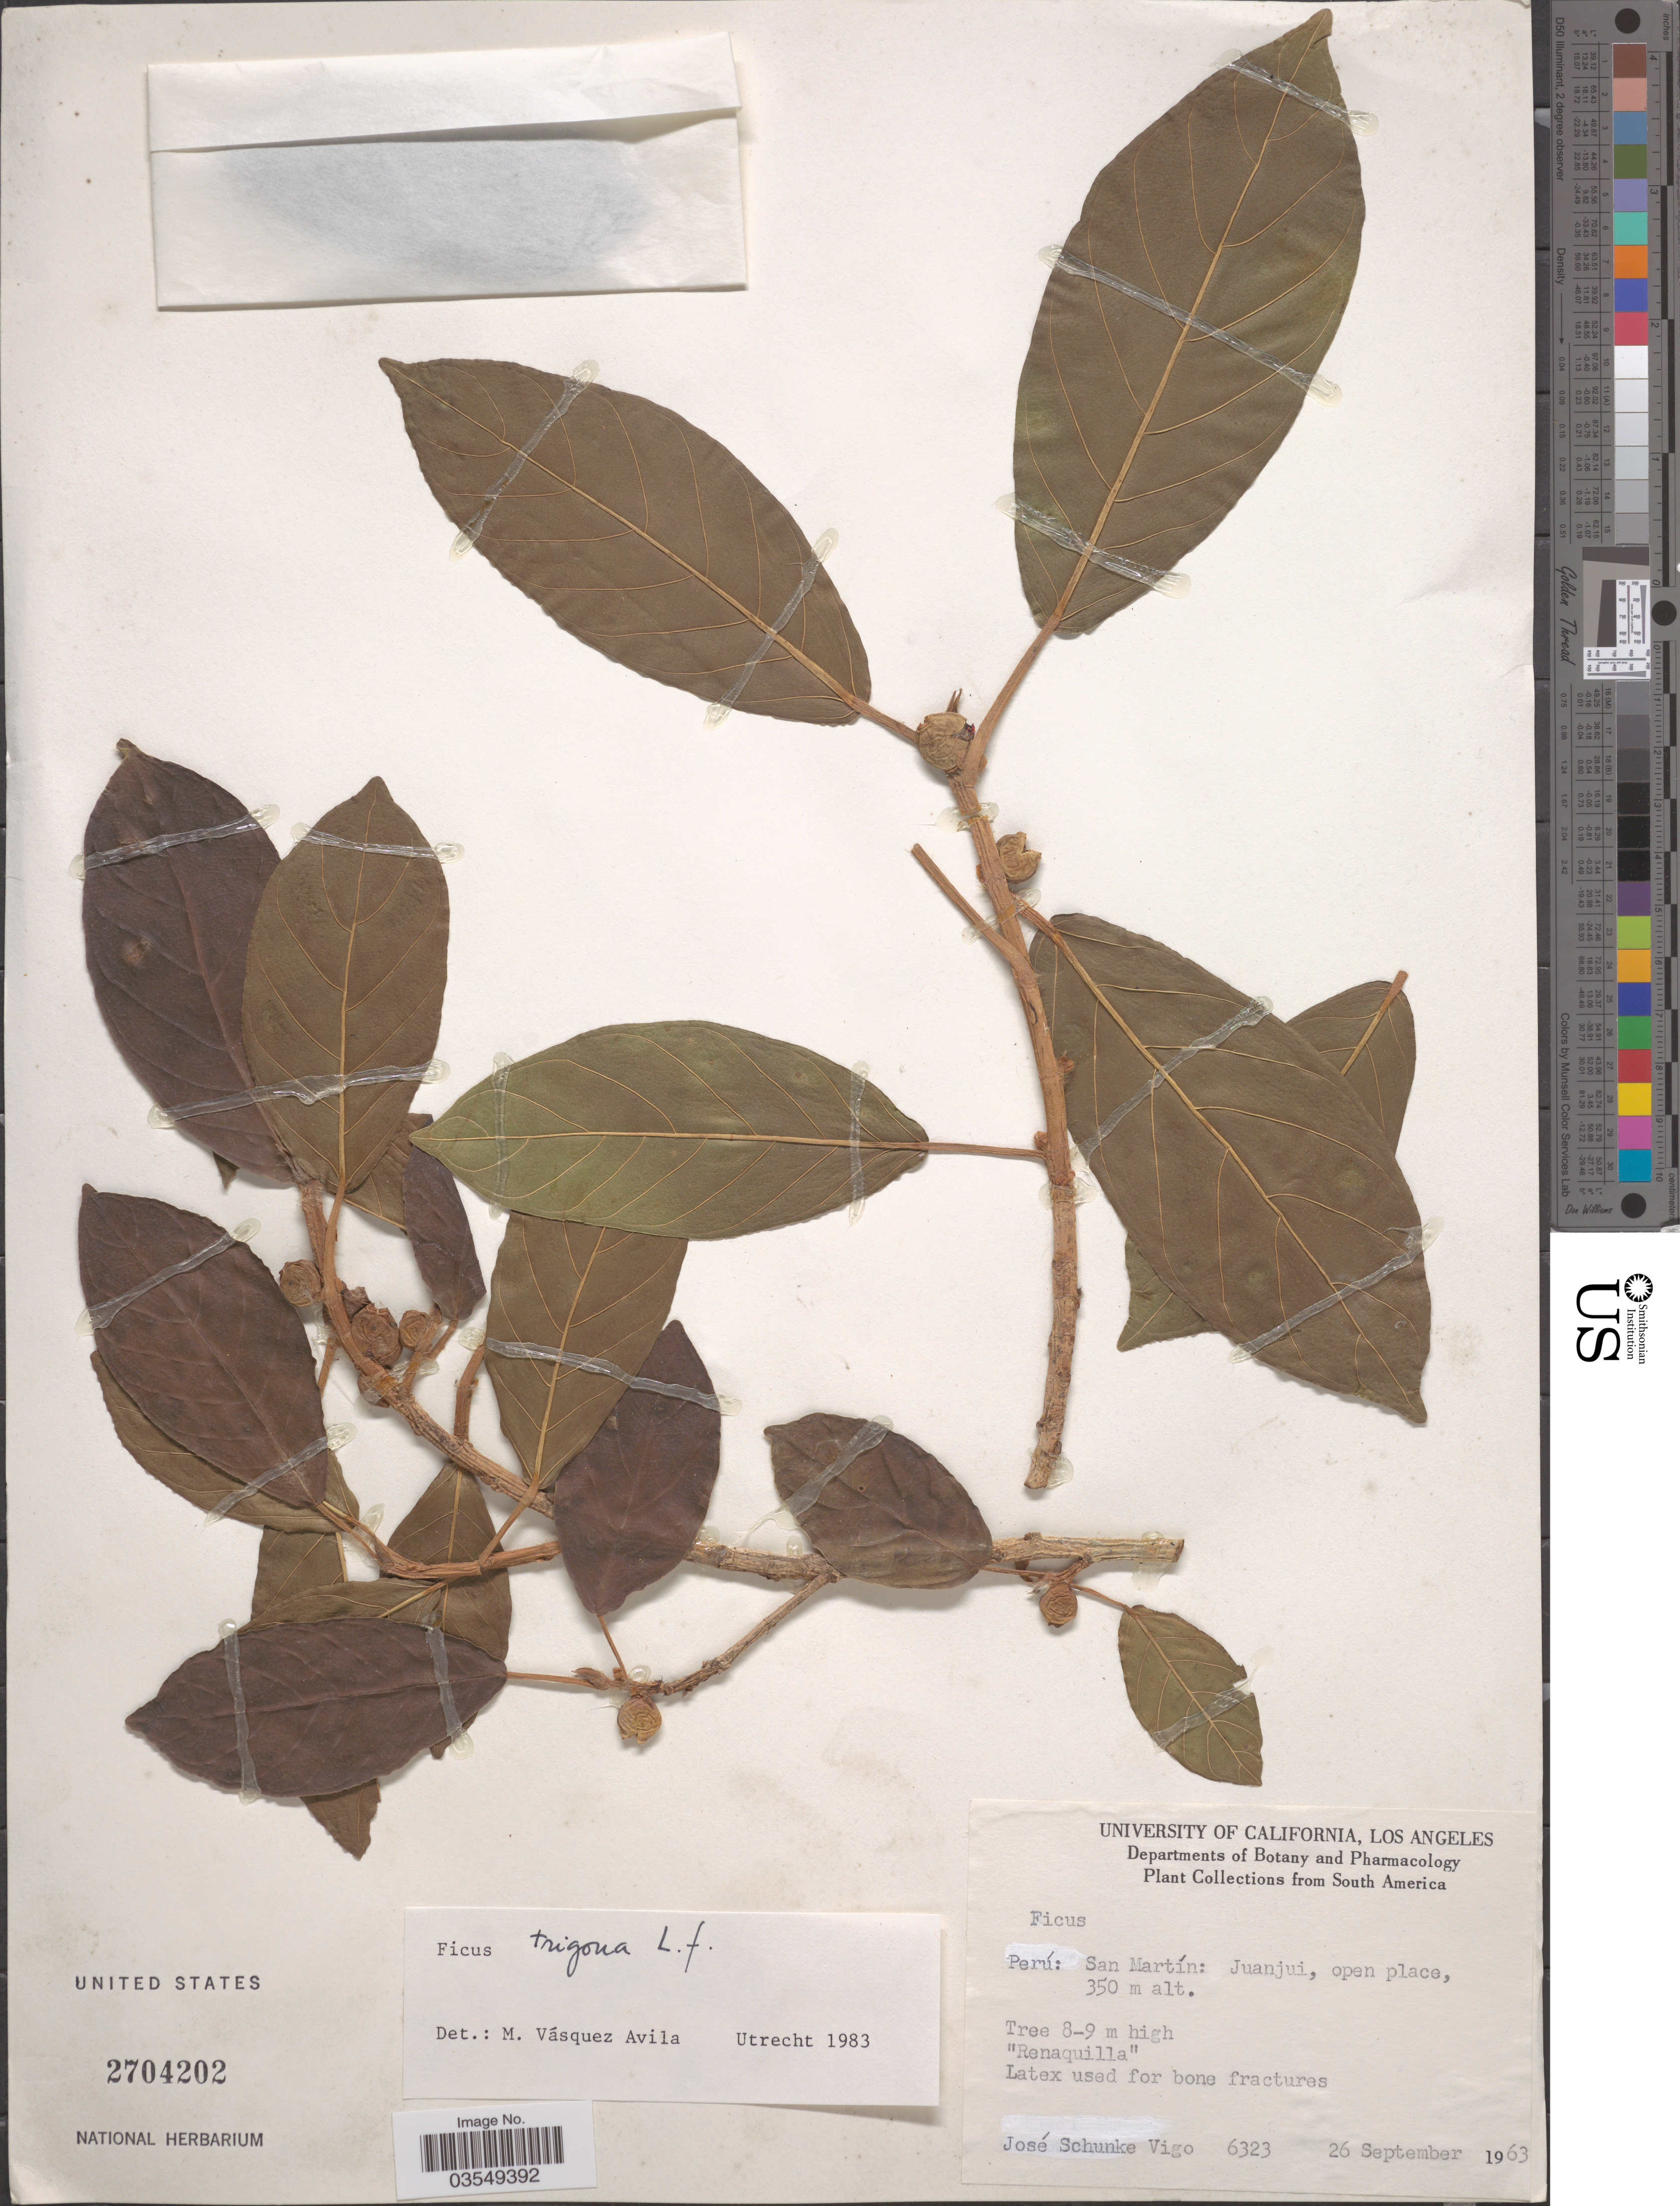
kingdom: Plantae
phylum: Tracheophyta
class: Magnoliopsida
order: Rosales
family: Moraceae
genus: Ficus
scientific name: Ficus trigona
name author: L. f.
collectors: J. Schunke Vigo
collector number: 6323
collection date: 1963-09-26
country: Peru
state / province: San Martín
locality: Juanjui.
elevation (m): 350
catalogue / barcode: US 2704202